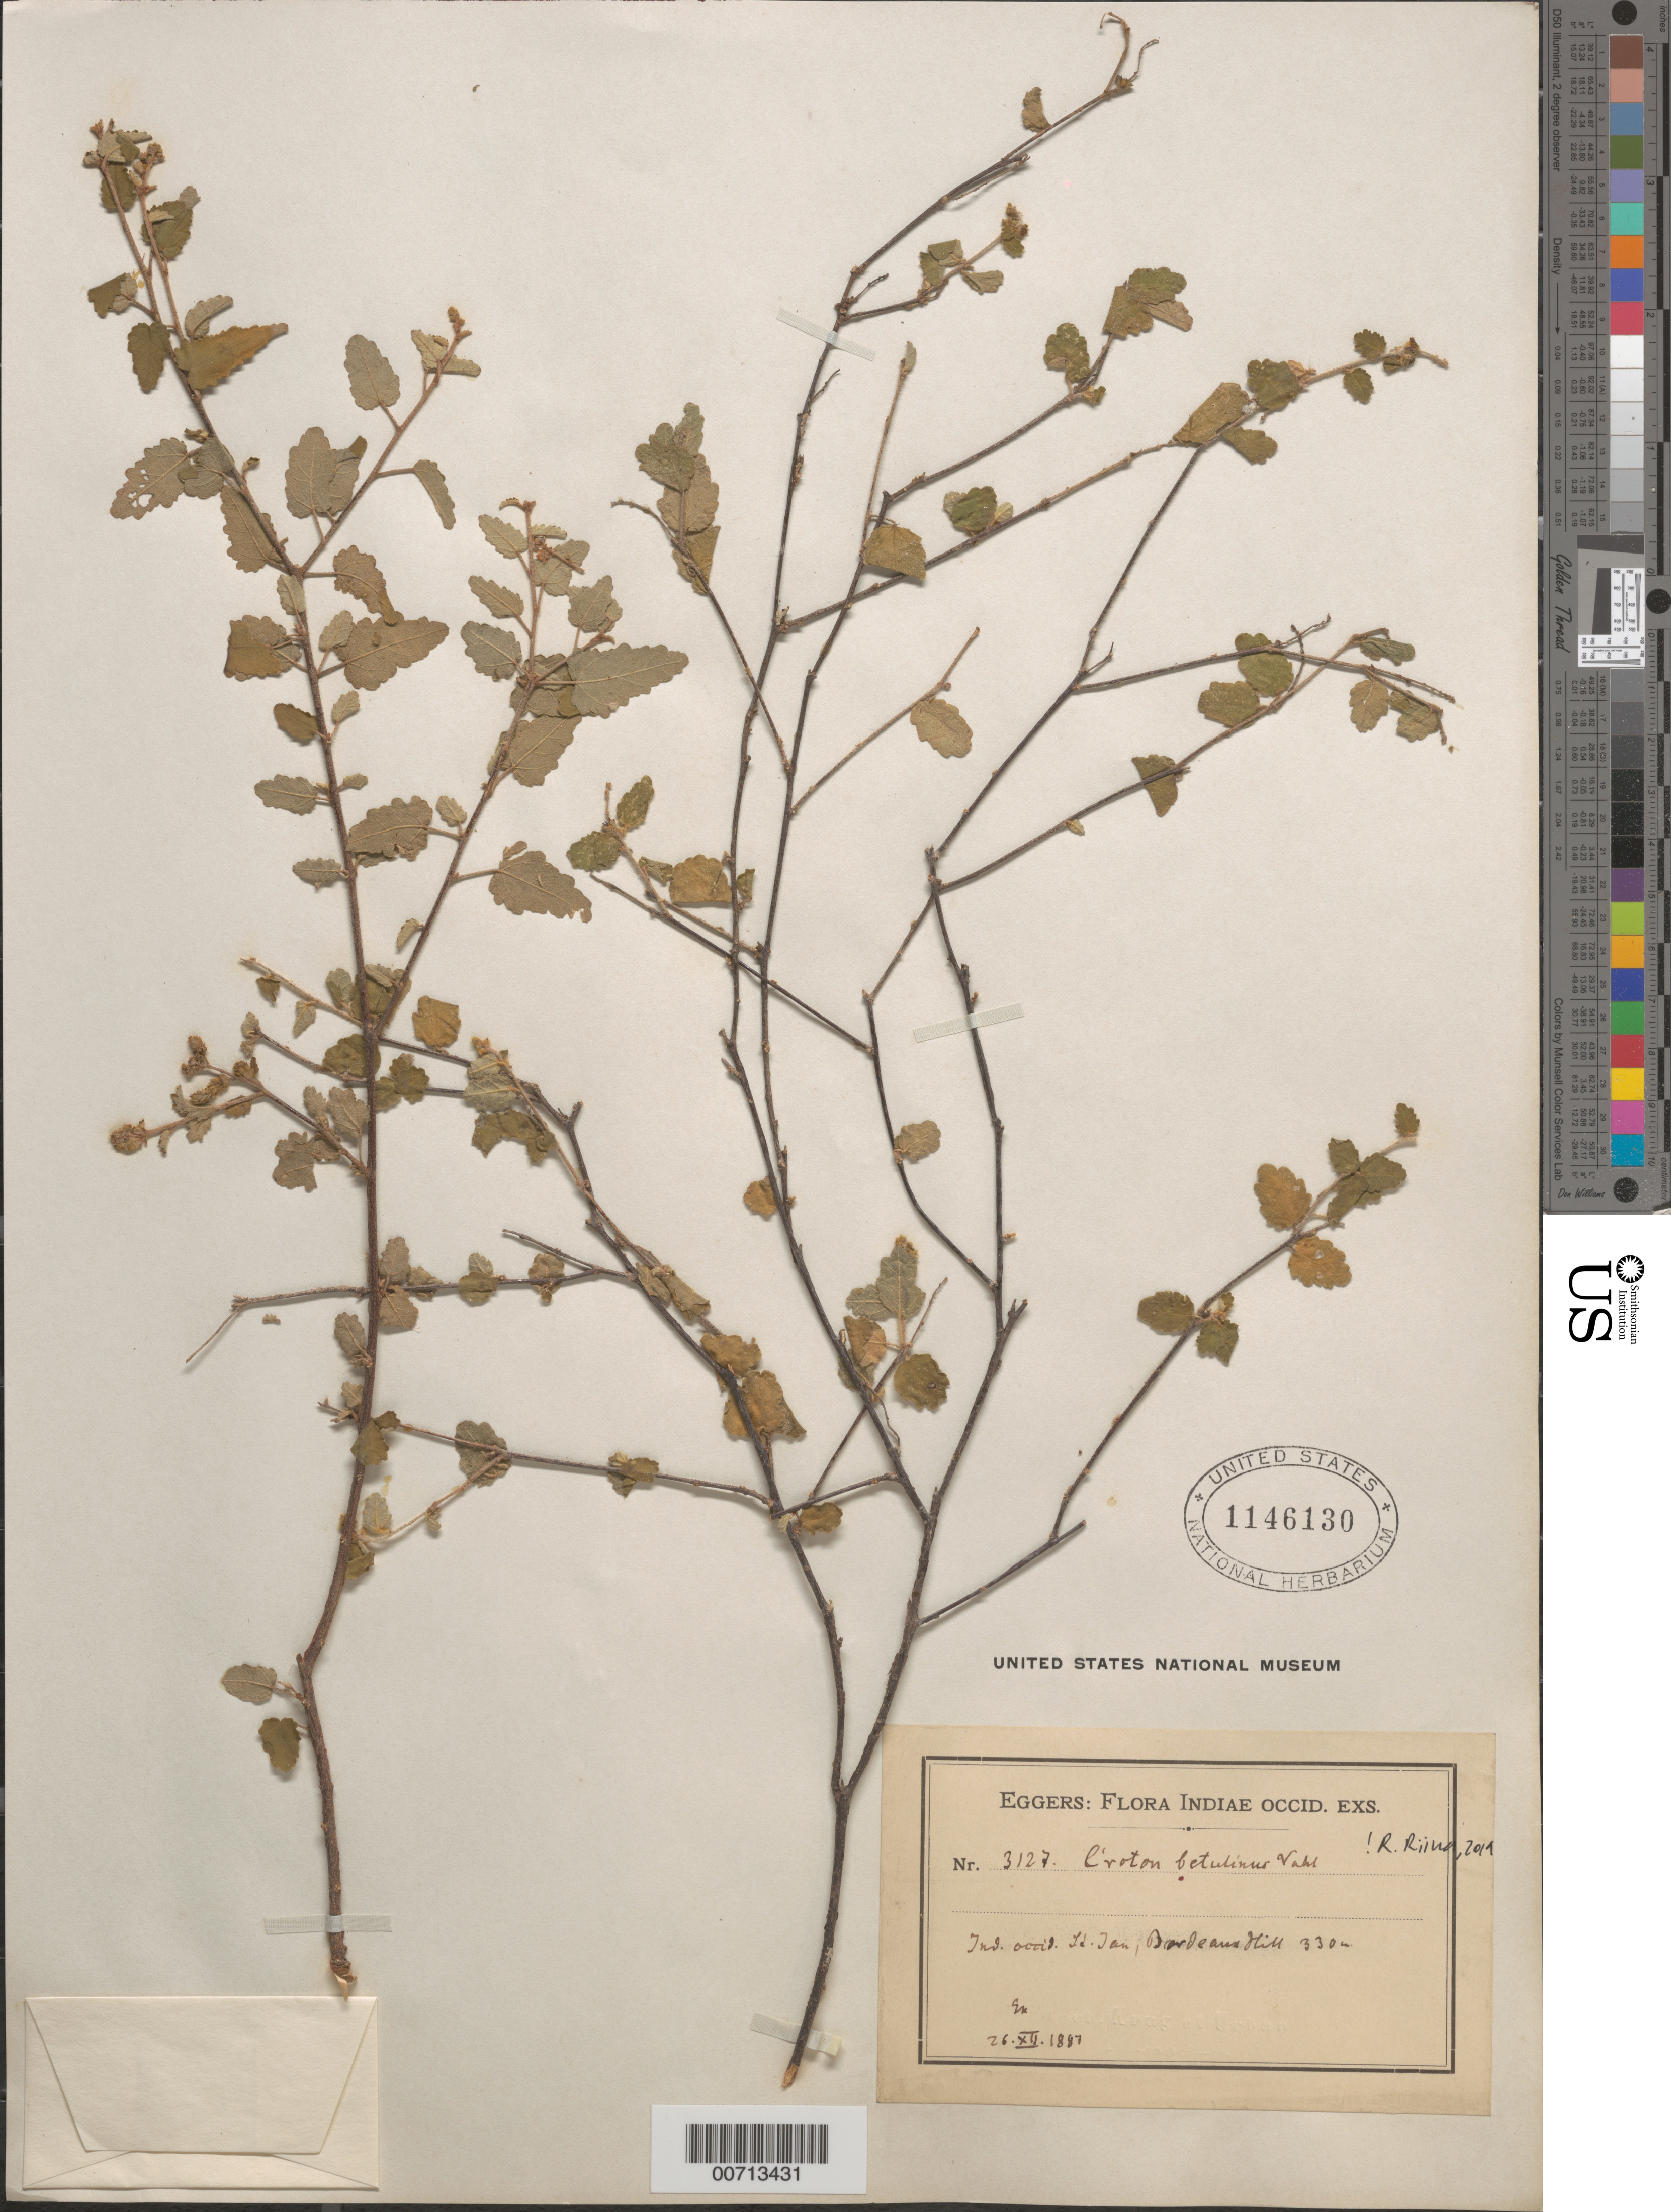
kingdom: Plantae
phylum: Tracheophyta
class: Magnoliopsida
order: Malpighiales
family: Euphorbiaceae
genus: Croton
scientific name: Croton betulinus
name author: Vahl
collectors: H. F. A. von Eggers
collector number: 3127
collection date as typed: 26 Dec 1887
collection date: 1887-12-26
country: U.S. Virgin Islands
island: St. John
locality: Bordeaux Hill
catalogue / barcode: US 1146130